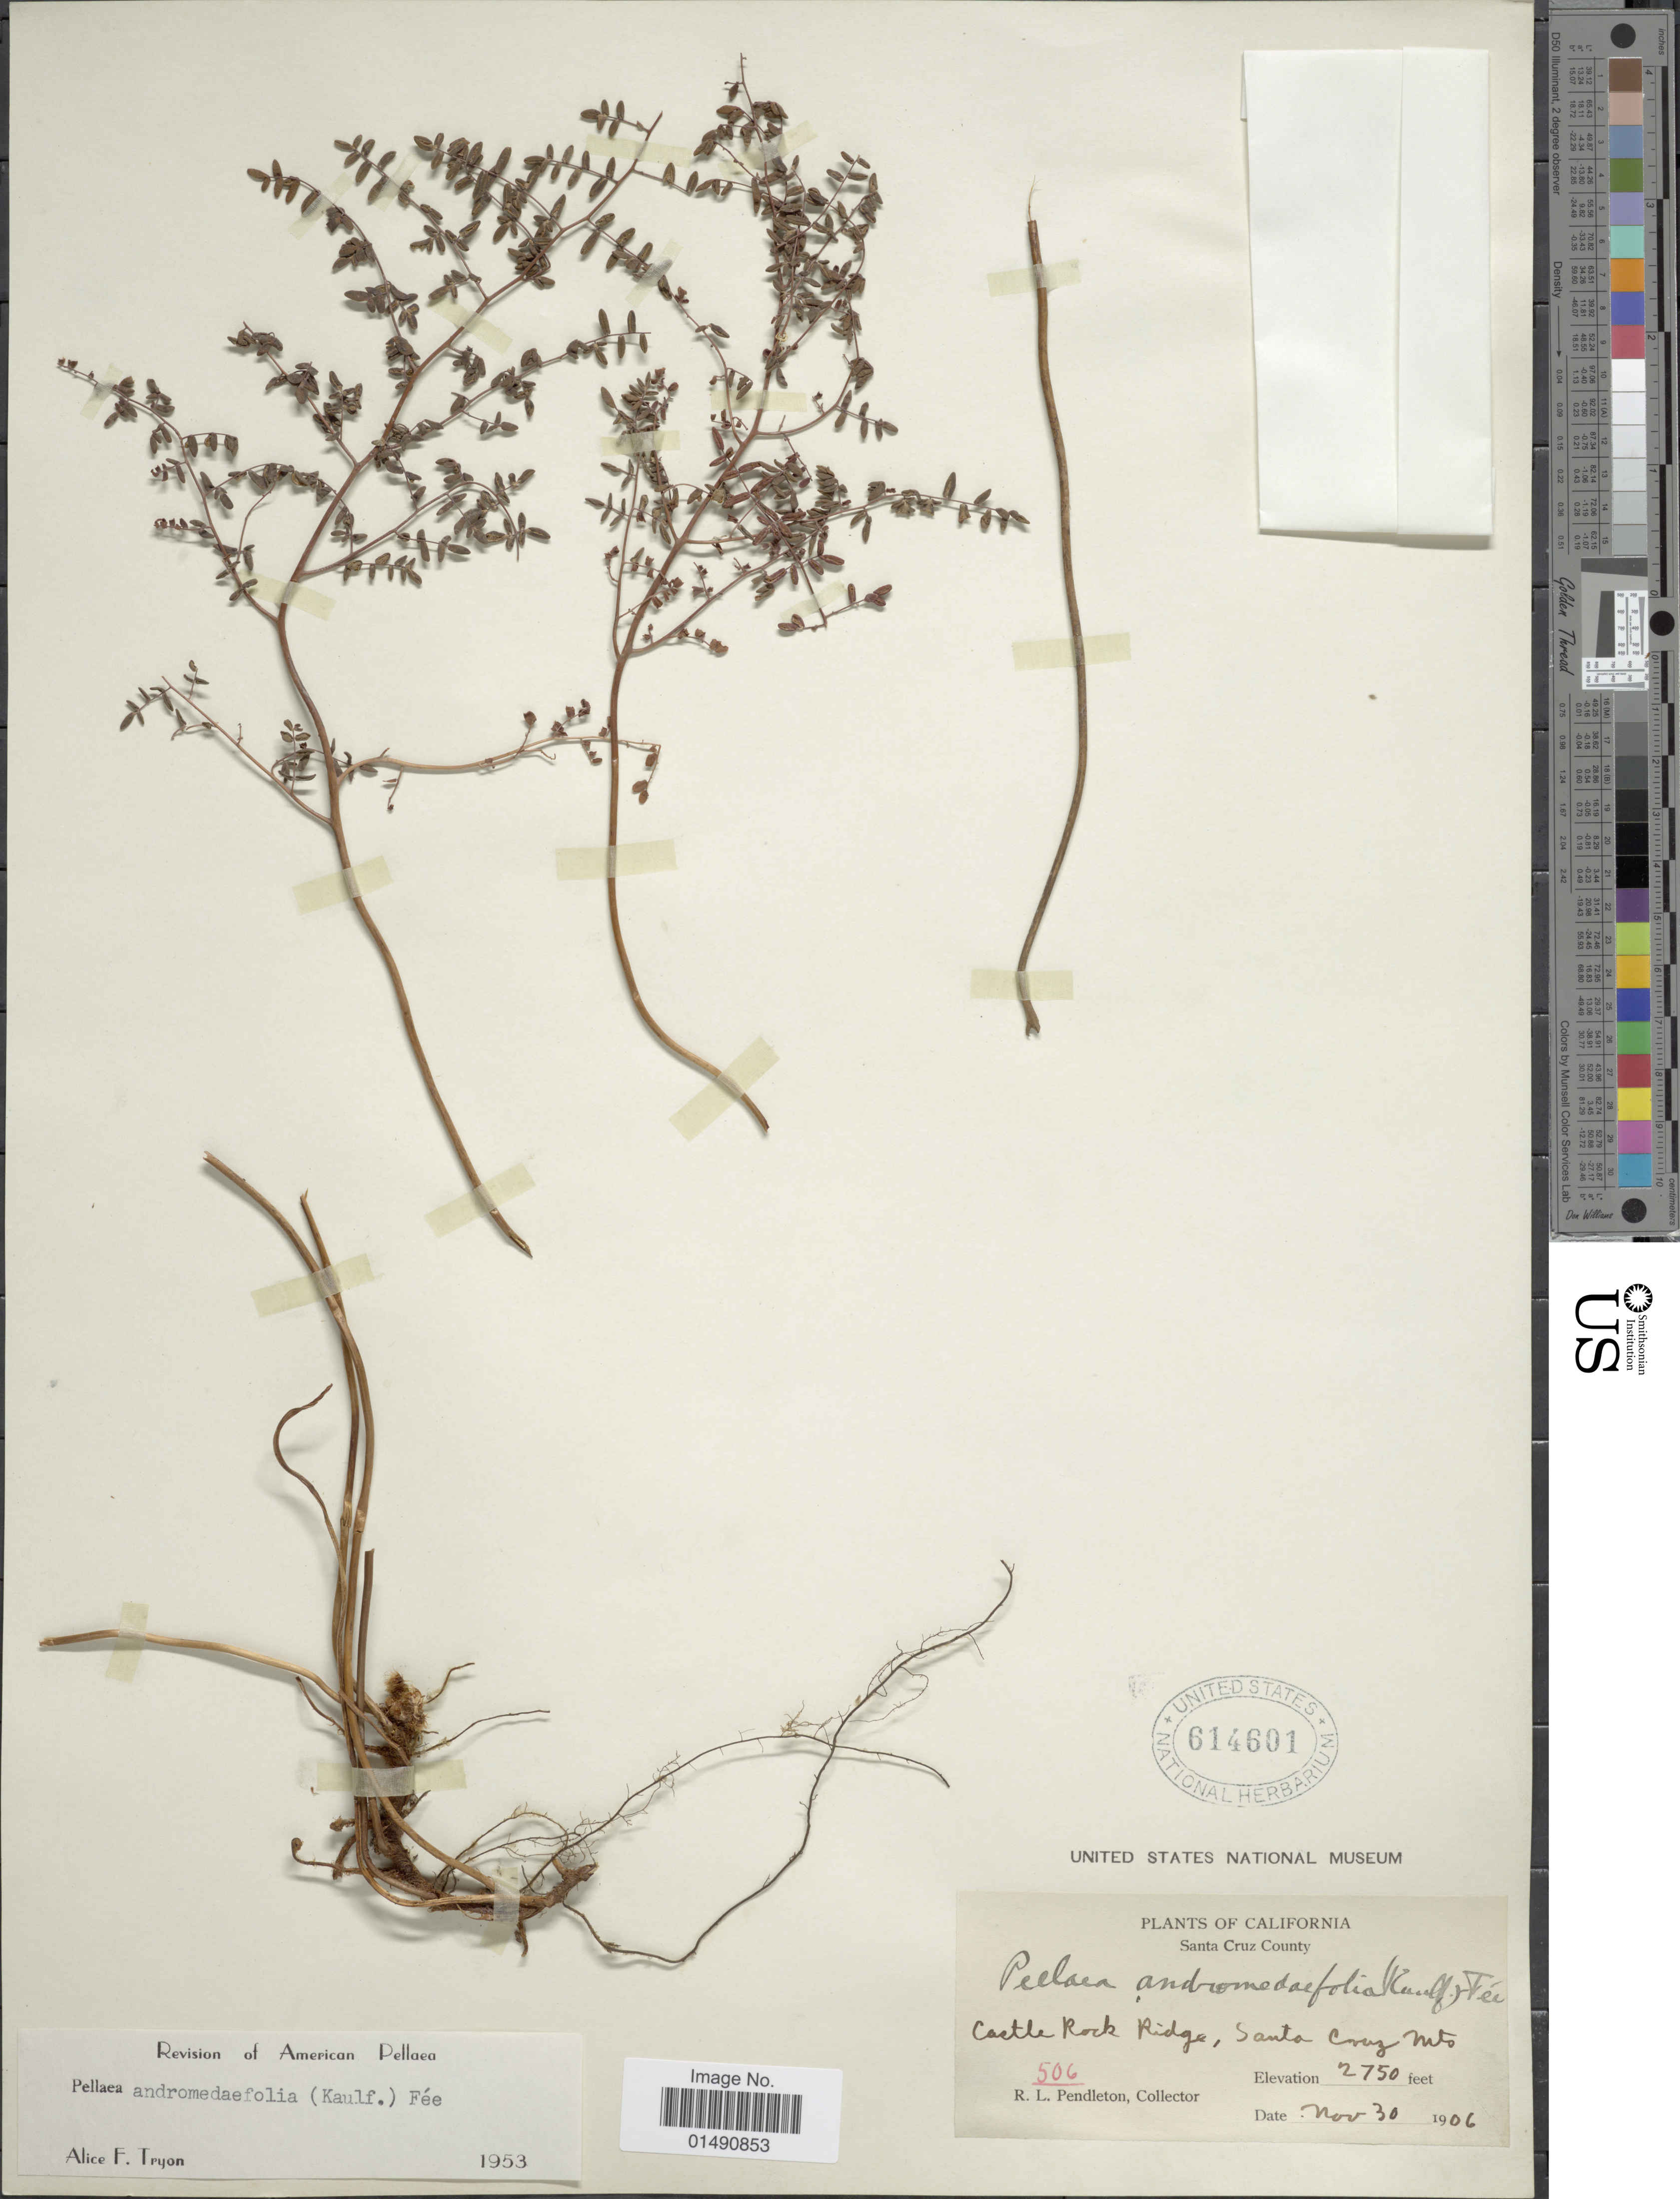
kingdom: Plantae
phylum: Tracheophyta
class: Polypodiopsida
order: Polypodiales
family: Pteridaceae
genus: Pellaea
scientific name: Pellaea andromedifolia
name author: (Kaulf.) Fée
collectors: R. Pendleton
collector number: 506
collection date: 1906-11-30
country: United States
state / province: California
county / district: Santa Cruz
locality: Santa Cruz County, Castle Rock Ridge, Santa Cruz Mts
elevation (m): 838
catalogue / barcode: US 614601